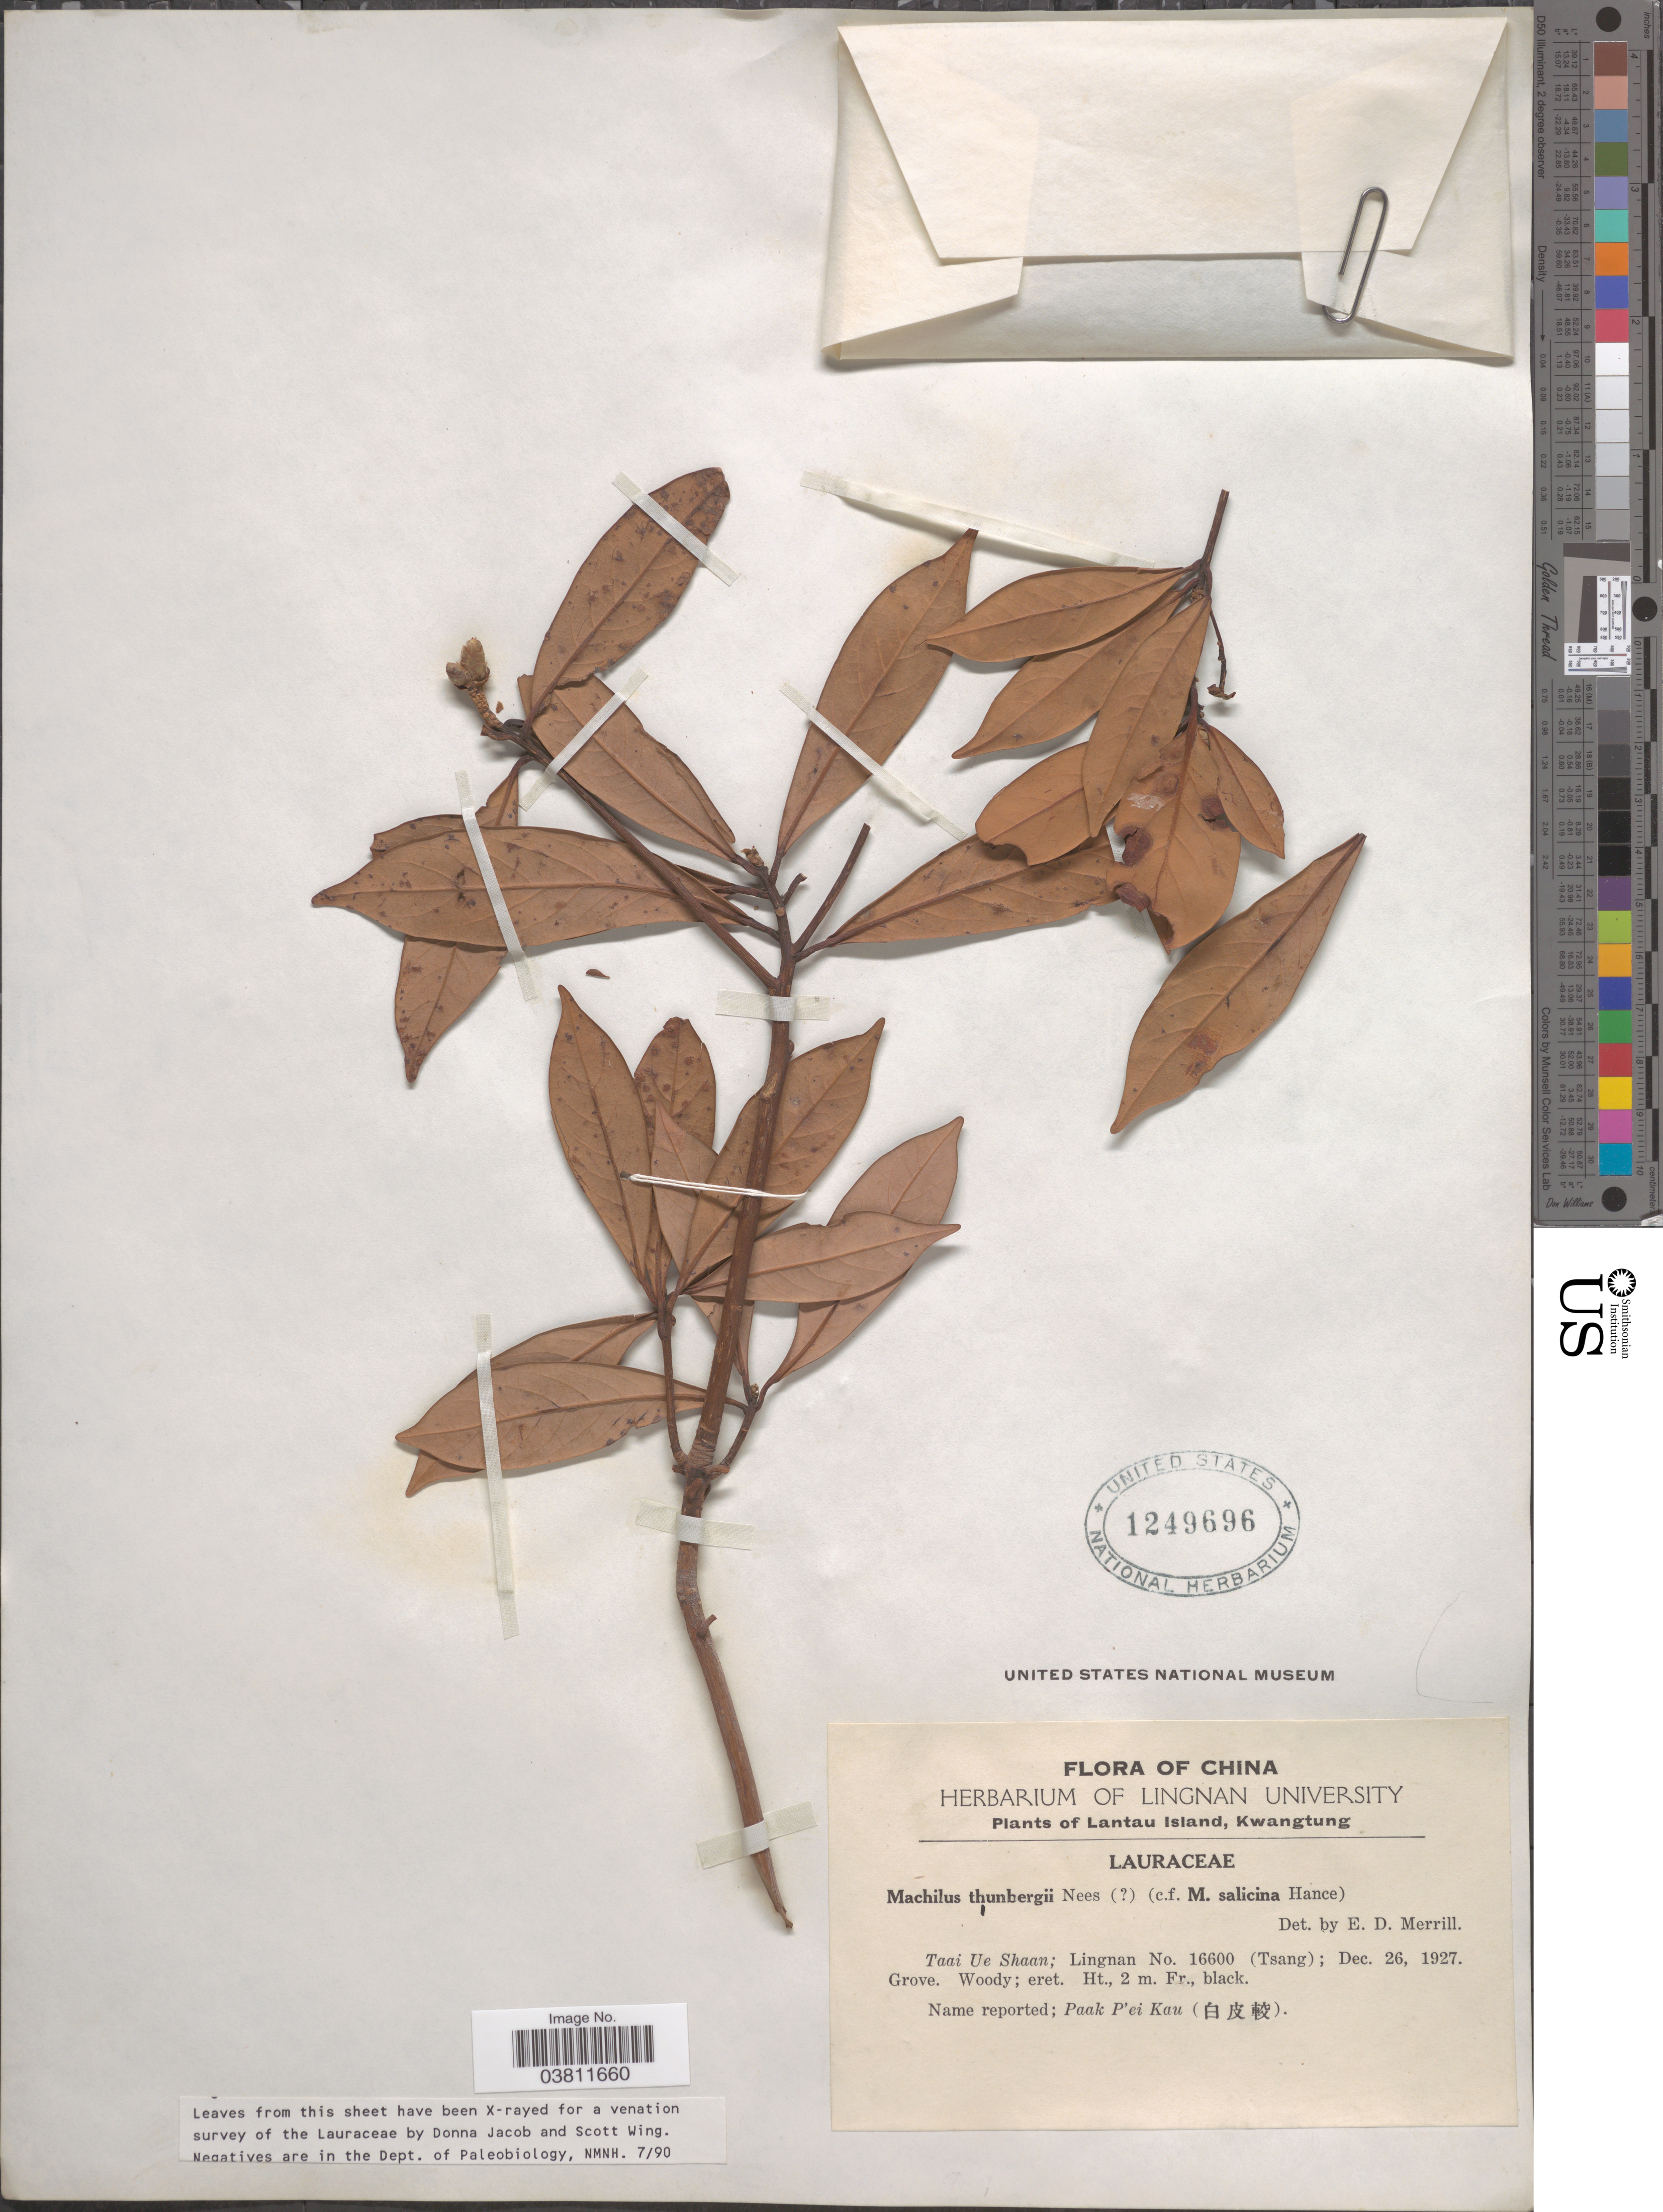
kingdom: Plantae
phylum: Tracheophyta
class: Magnoliopsida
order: Laurales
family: Lauraceae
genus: Machilus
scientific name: Machilus thunbergii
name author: Siebold & Zucc.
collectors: Lingnan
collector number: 16600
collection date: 1927-12-26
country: China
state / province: Guangdong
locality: Lantau Island, Kwangtung. Taai Ue Shaan.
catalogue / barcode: US 1249696